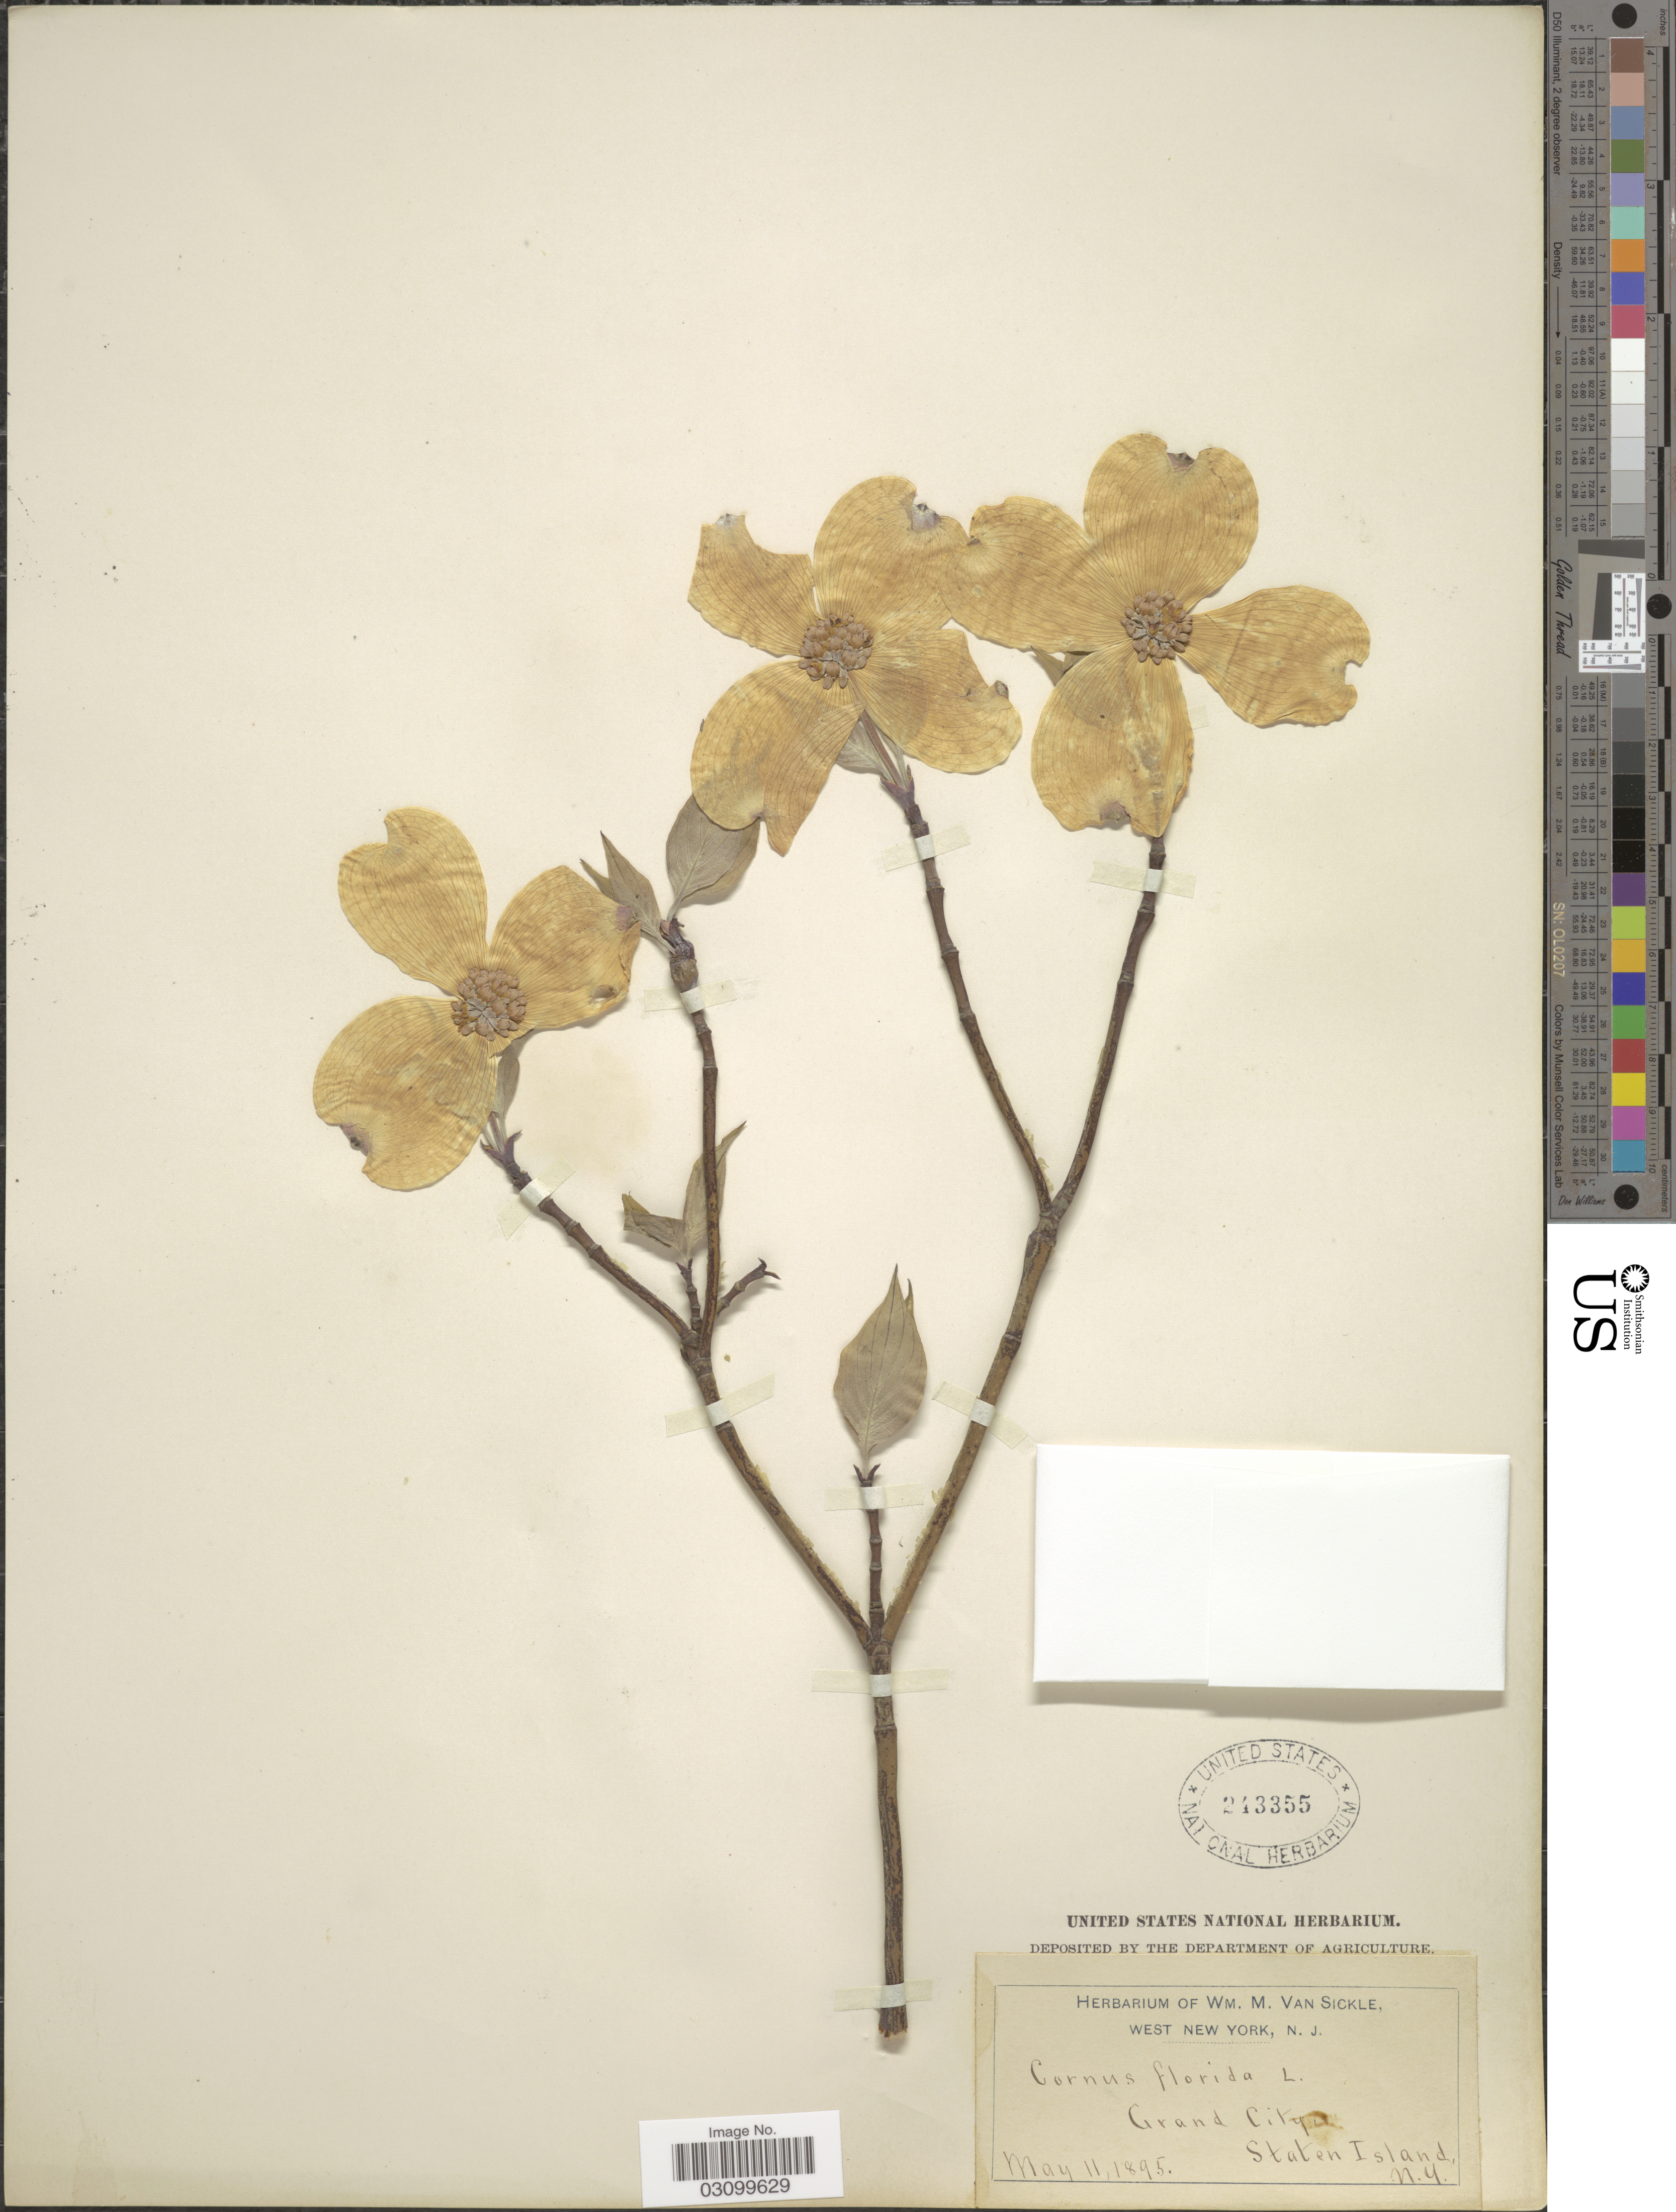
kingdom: Plantae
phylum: Tracheophyta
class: Magnoliopsida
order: Cornales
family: Cornaceae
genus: Cornus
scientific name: Cornus florida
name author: L.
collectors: ex herb. Wm. M. Van Sickle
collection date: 1895-05-11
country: United States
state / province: New York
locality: Grand City, Staten Island.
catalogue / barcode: US 243355